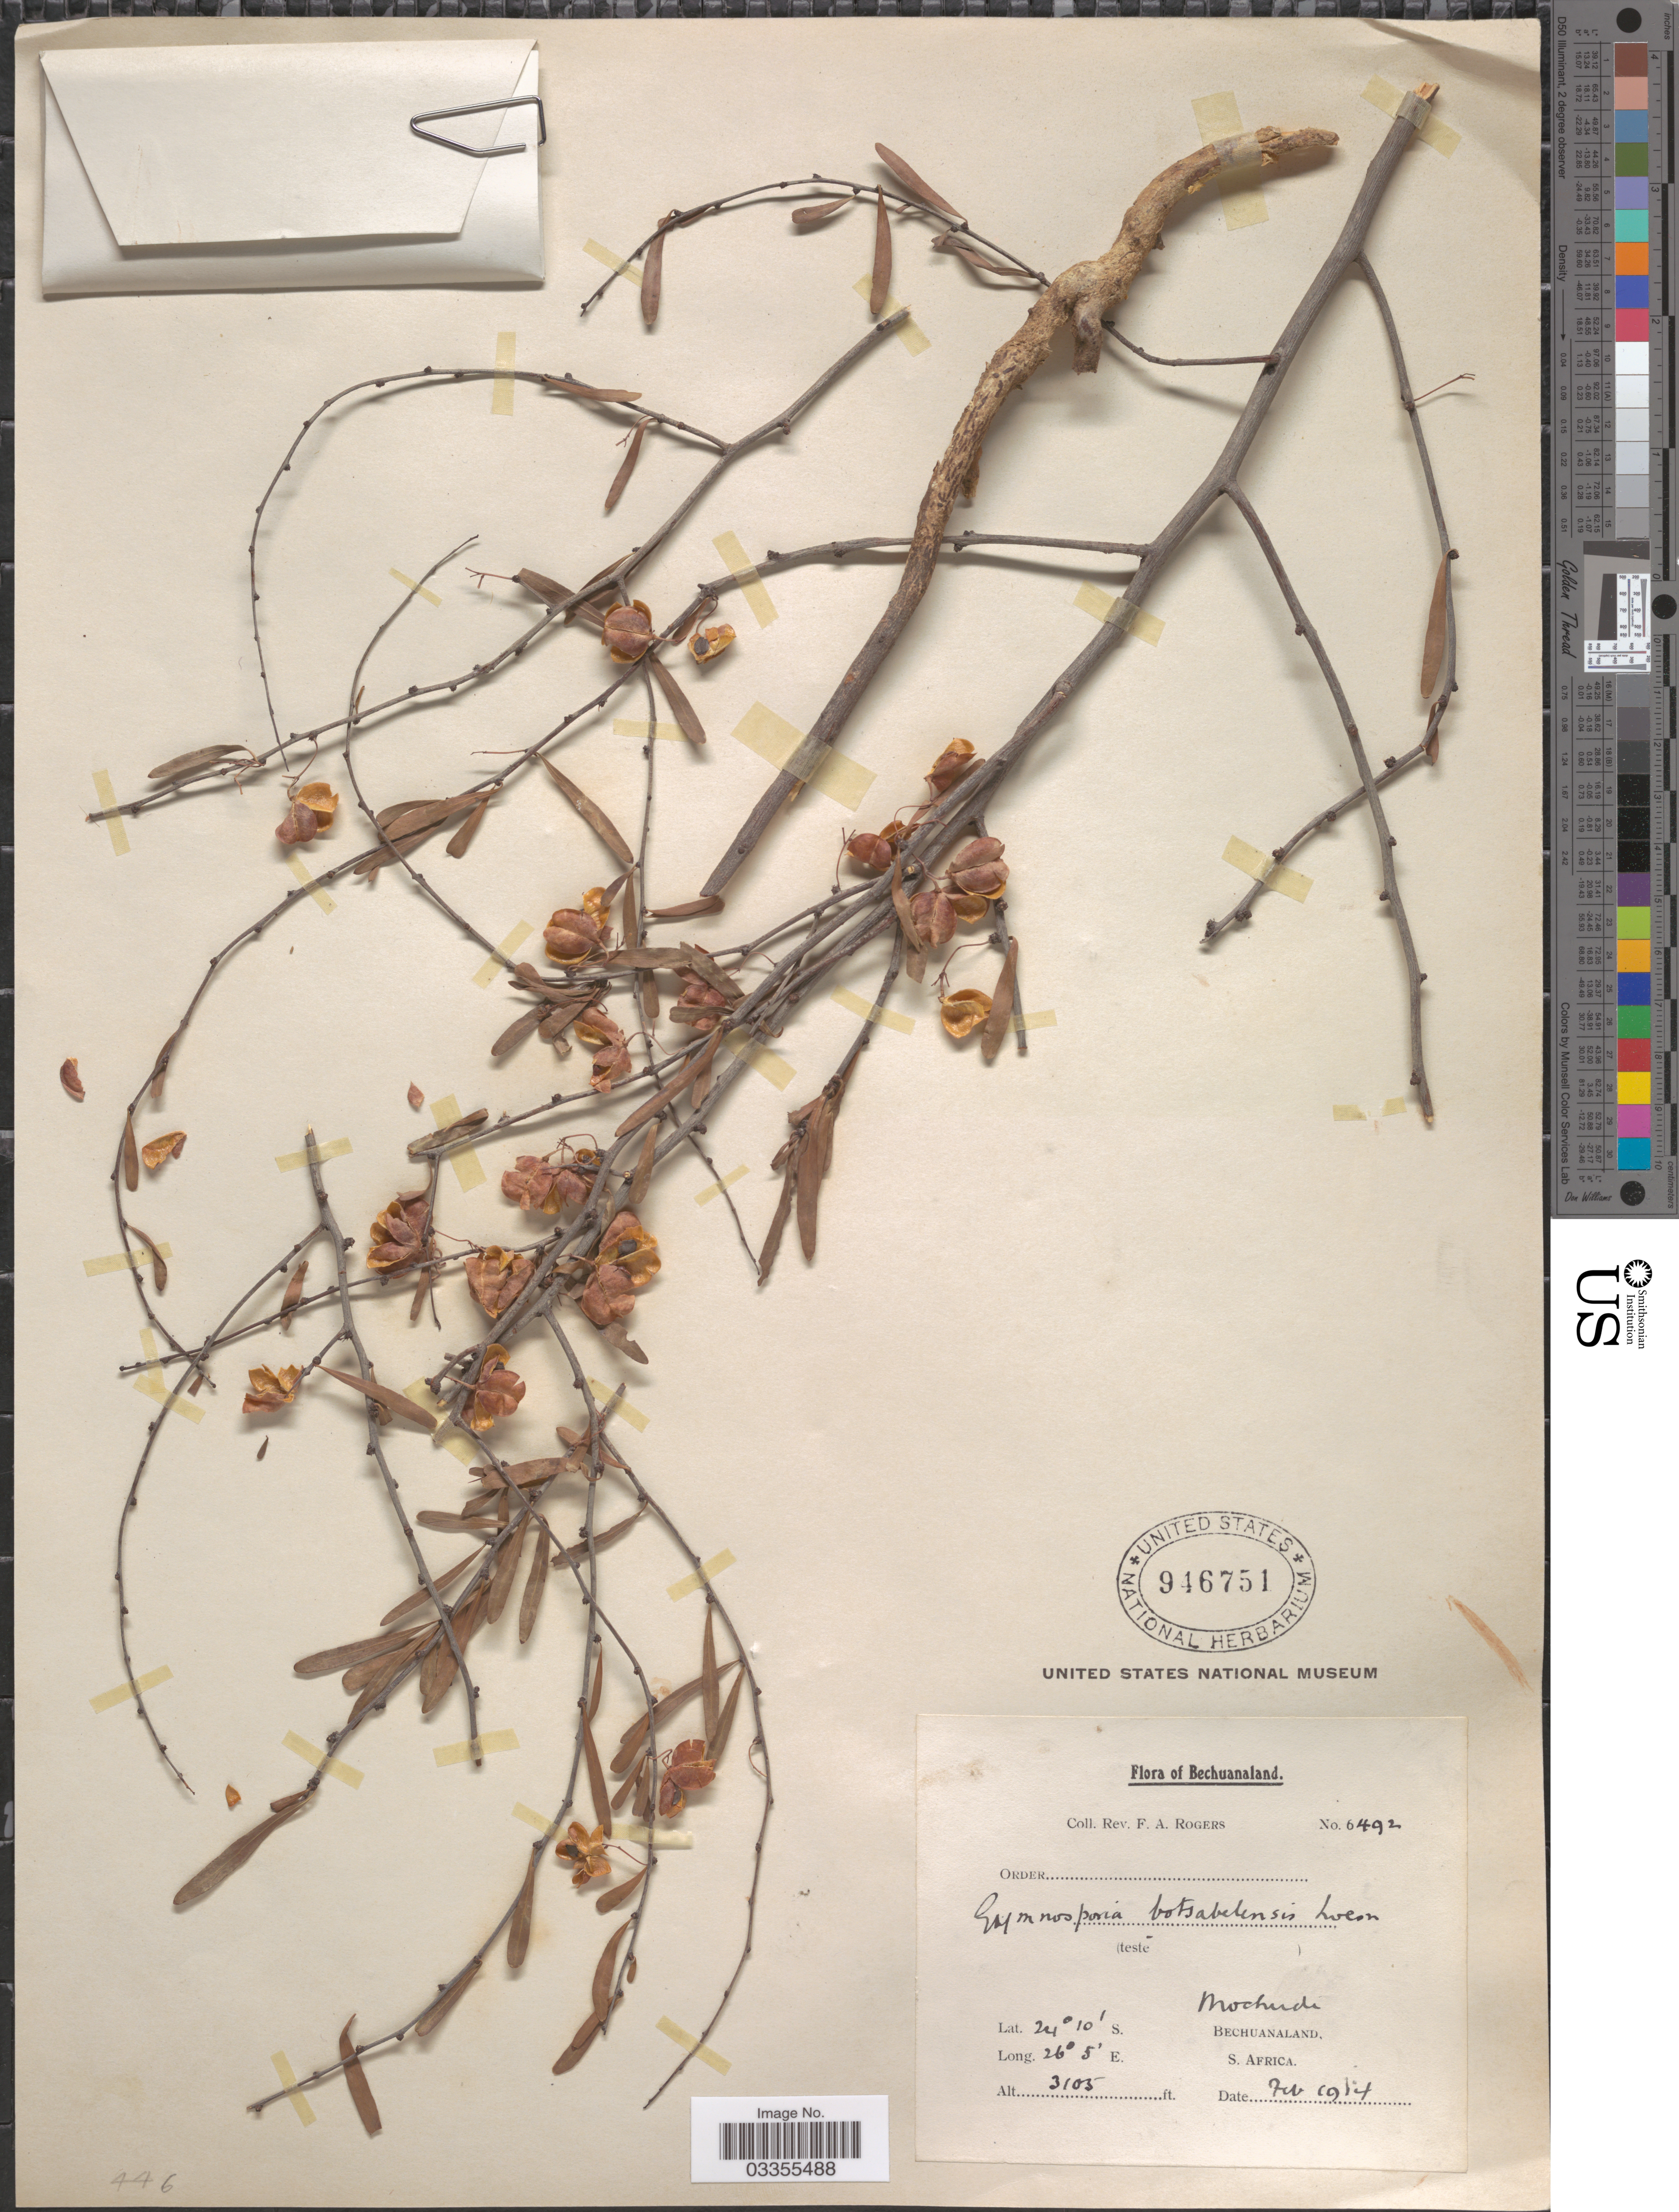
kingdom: Plantae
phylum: Tracheophyta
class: Magnoliopsida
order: Celastrales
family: Celastraceae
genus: Gymnosporia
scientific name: Gymnosporia botsabelensis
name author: Loes.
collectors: F. A. Rogers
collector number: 6492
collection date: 1914-02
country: Botswana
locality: Bechuanaland. Mochudi. Bechuanaland, S. Africa.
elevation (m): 946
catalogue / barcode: US 946751